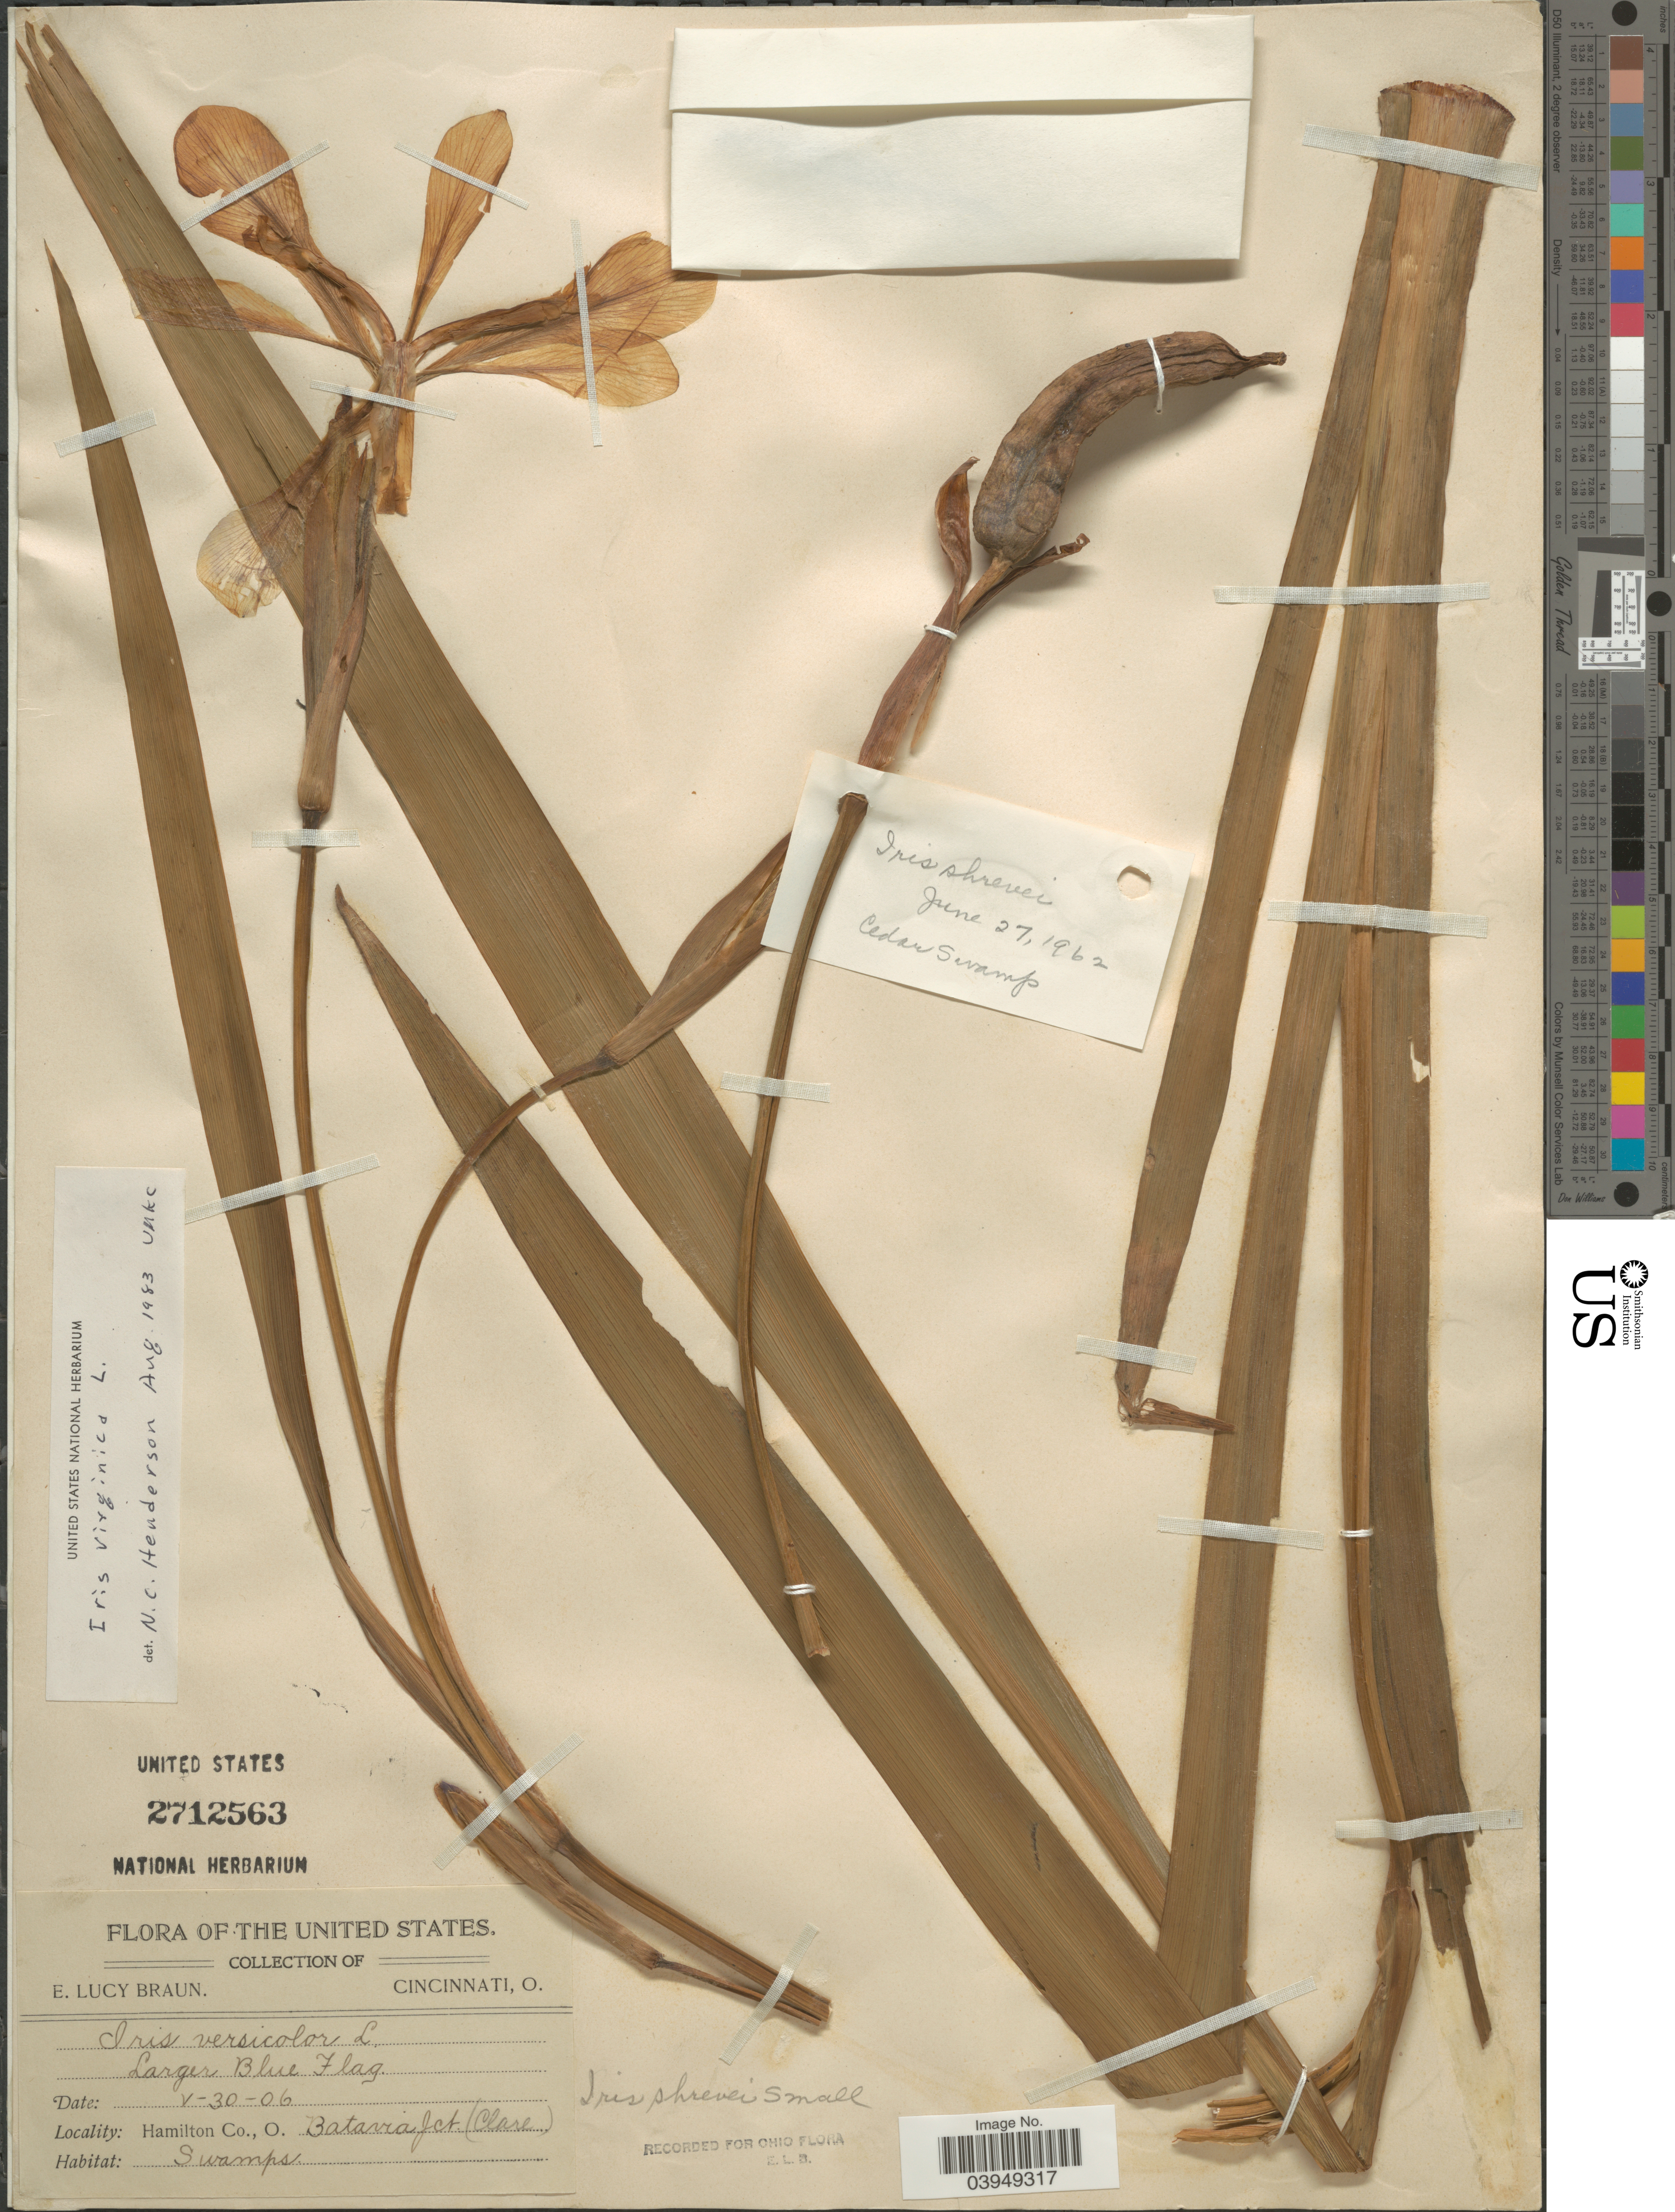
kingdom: Plantae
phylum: Tracheophyta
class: Liliopsida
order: Asparagales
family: Iridaceae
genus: Iris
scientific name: Iris virginica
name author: L.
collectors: E. L. Braun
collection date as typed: Transcribed d/m/y: 30/5/6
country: United States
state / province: Ohio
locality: Hamilton Co. Batavia Jct. (Clare).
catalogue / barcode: US 2712563